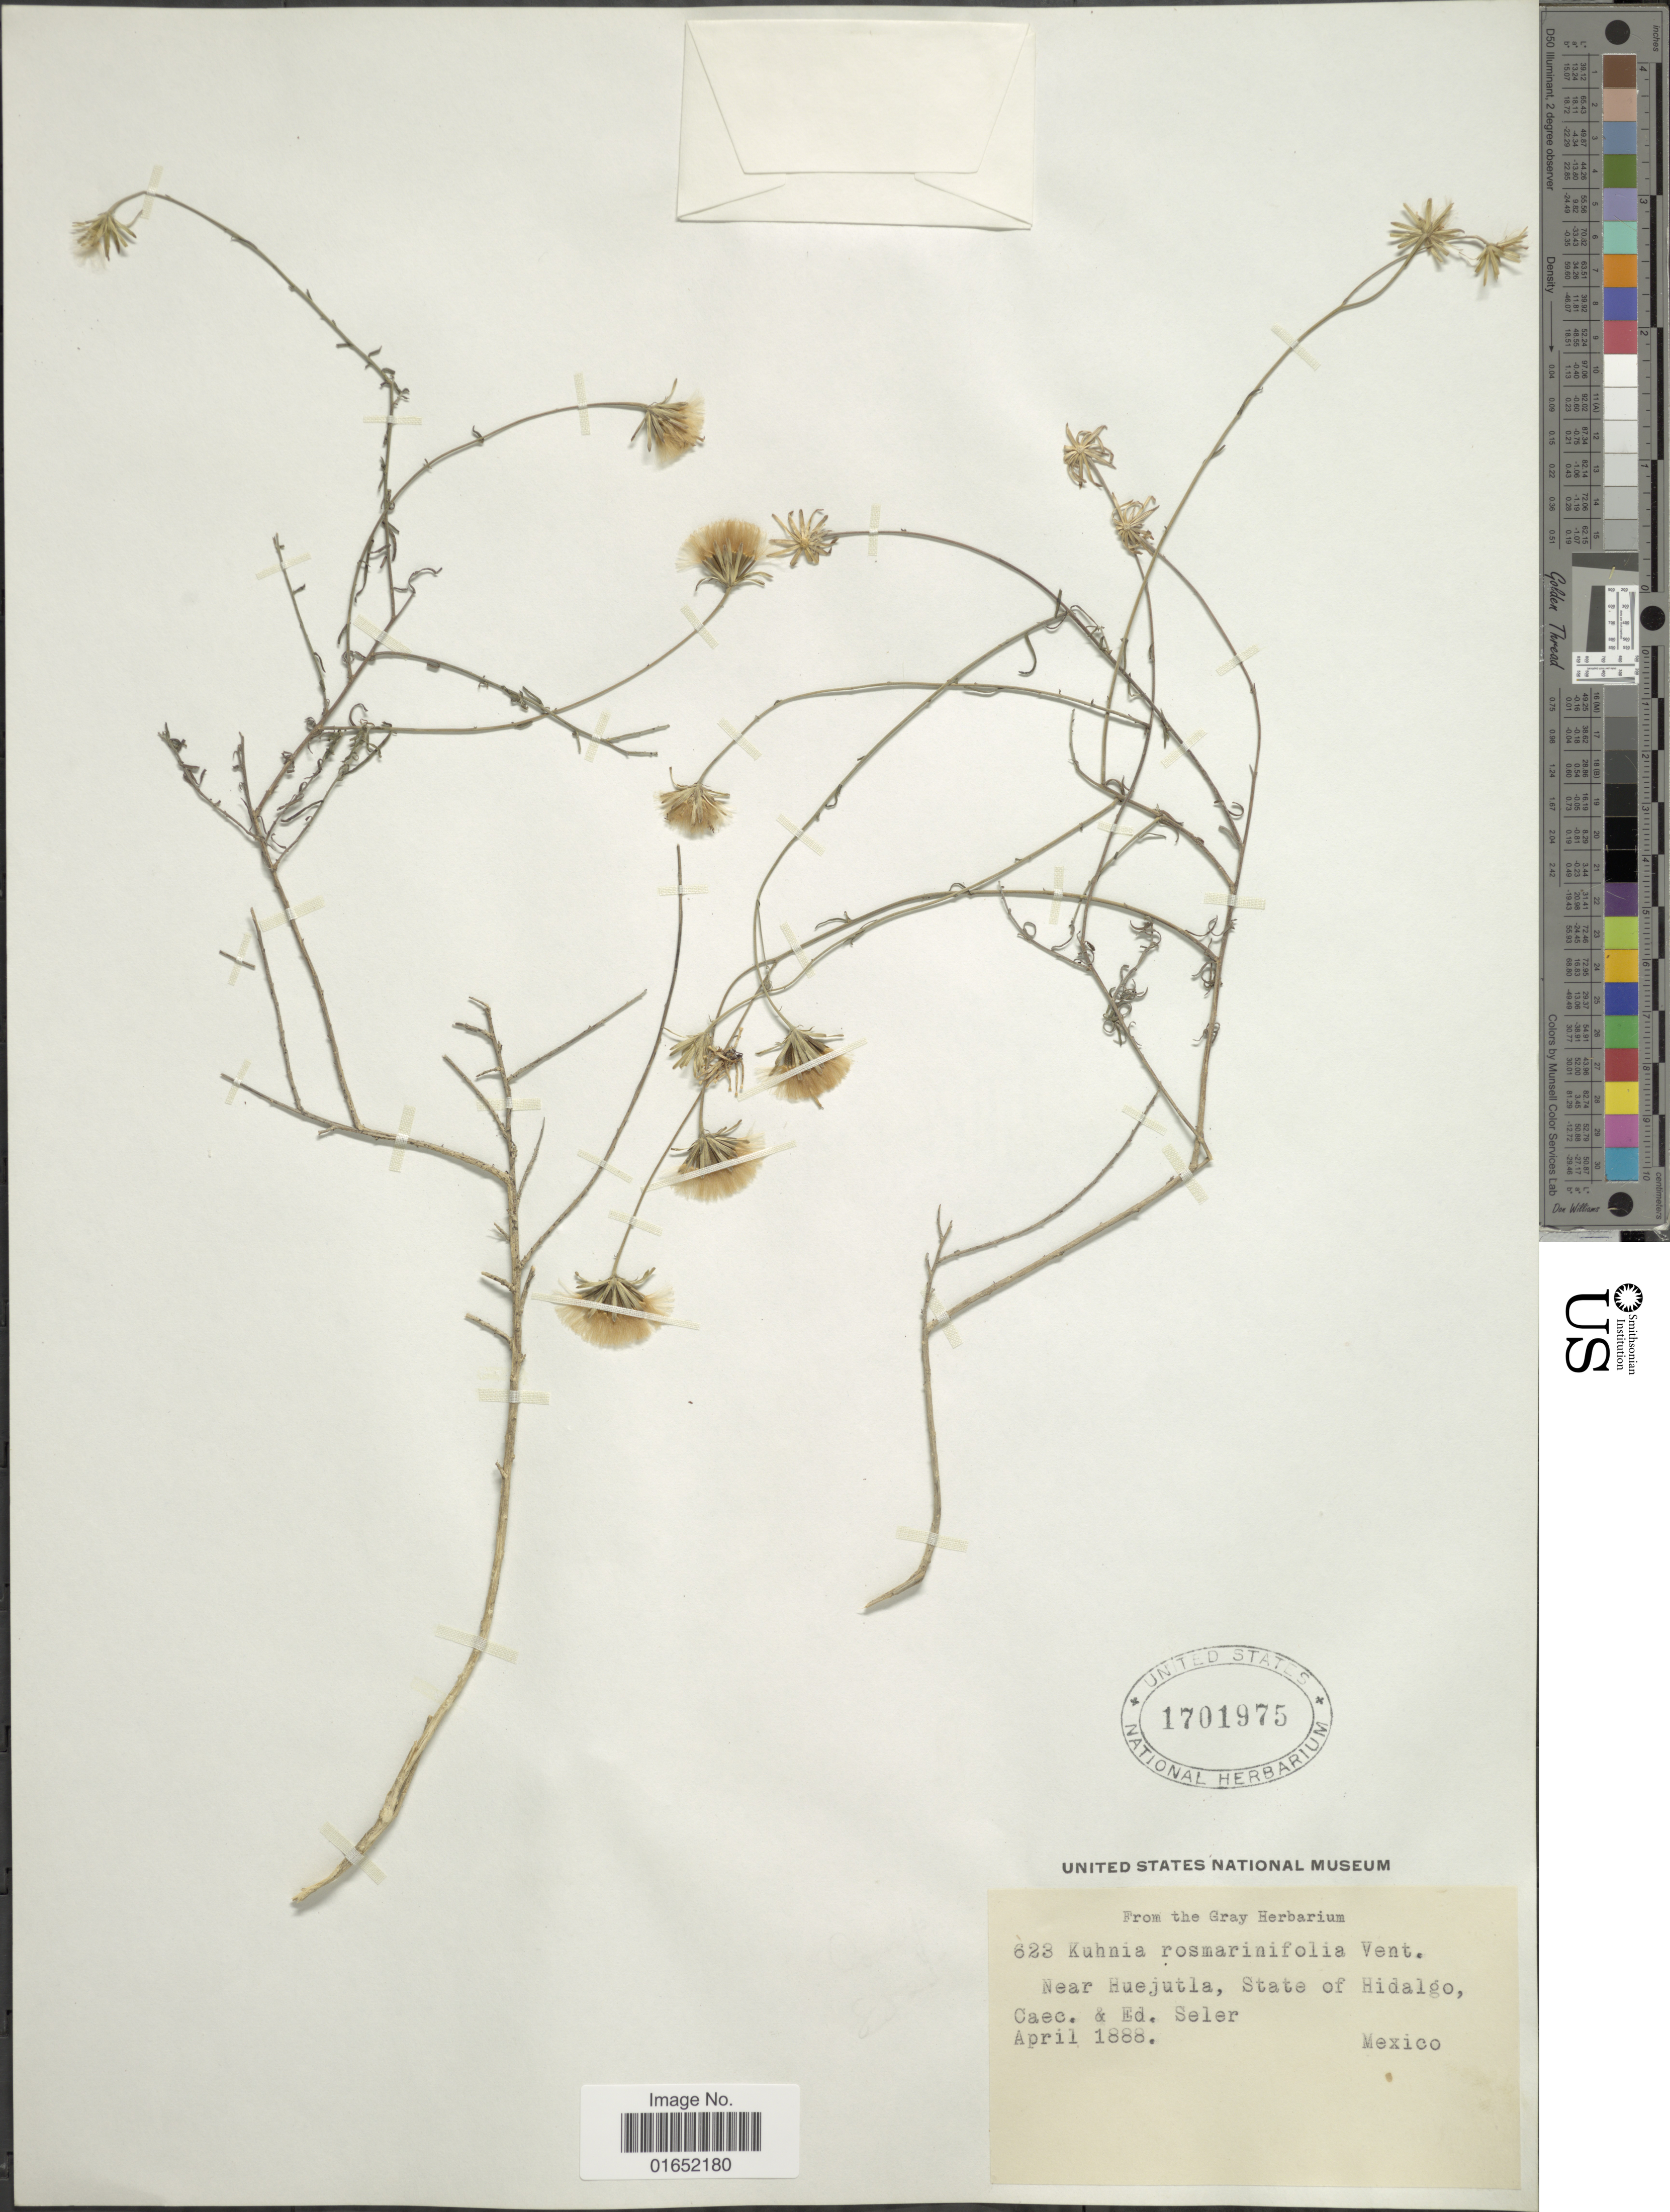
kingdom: Plantae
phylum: Tracheophyta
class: Magnoliopsida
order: Asterales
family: Asteraceae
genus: Brickellia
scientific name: Brickellia rosmarinifolia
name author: (Vent.) W.A. Weber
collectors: C. Seler & E. F. Geiseler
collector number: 623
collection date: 1888-04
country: Mexico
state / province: Hidalgo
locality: Near Huejutla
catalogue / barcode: US 1701975